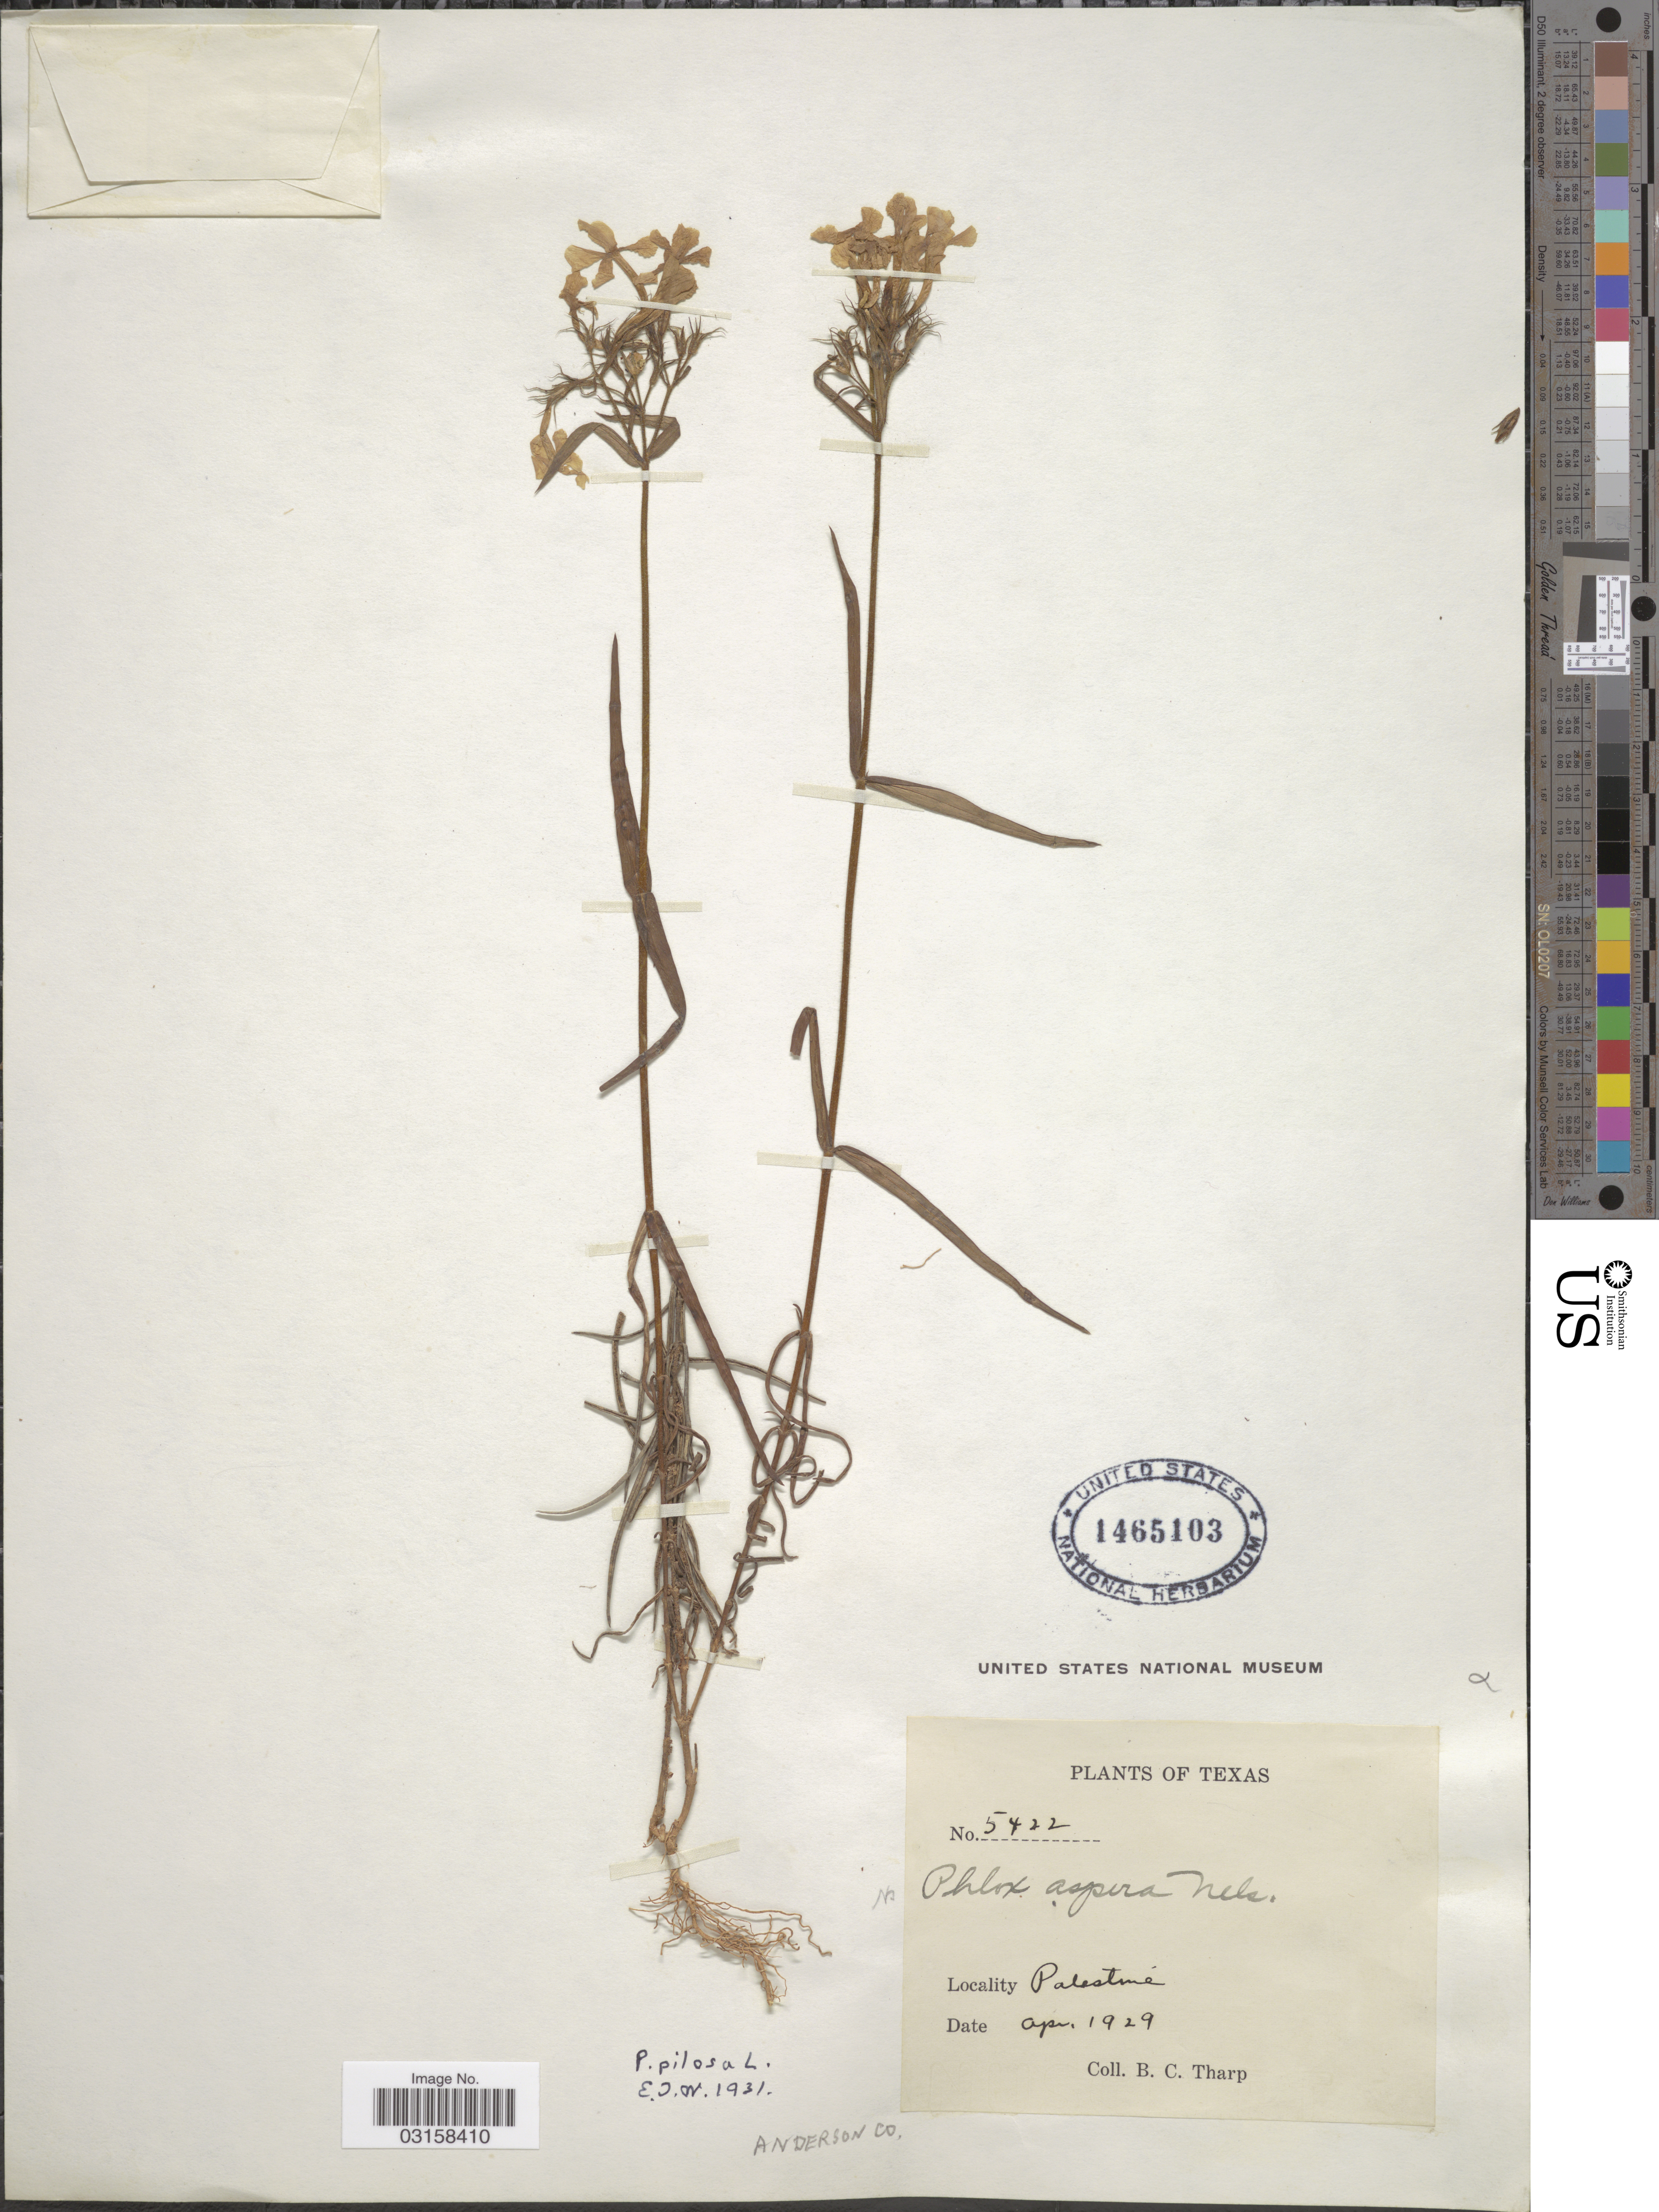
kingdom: Plantae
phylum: Tracheophyta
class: Magnoliopsida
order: Ericales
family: Polemoniaceae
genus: Phlox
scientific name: Phlox pilosa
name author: L.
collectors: B. C. Tharp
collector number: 5422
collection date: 1929-04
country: United States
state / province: Texas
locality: Palestiné. Anderson Co.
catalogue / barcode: US 1465103